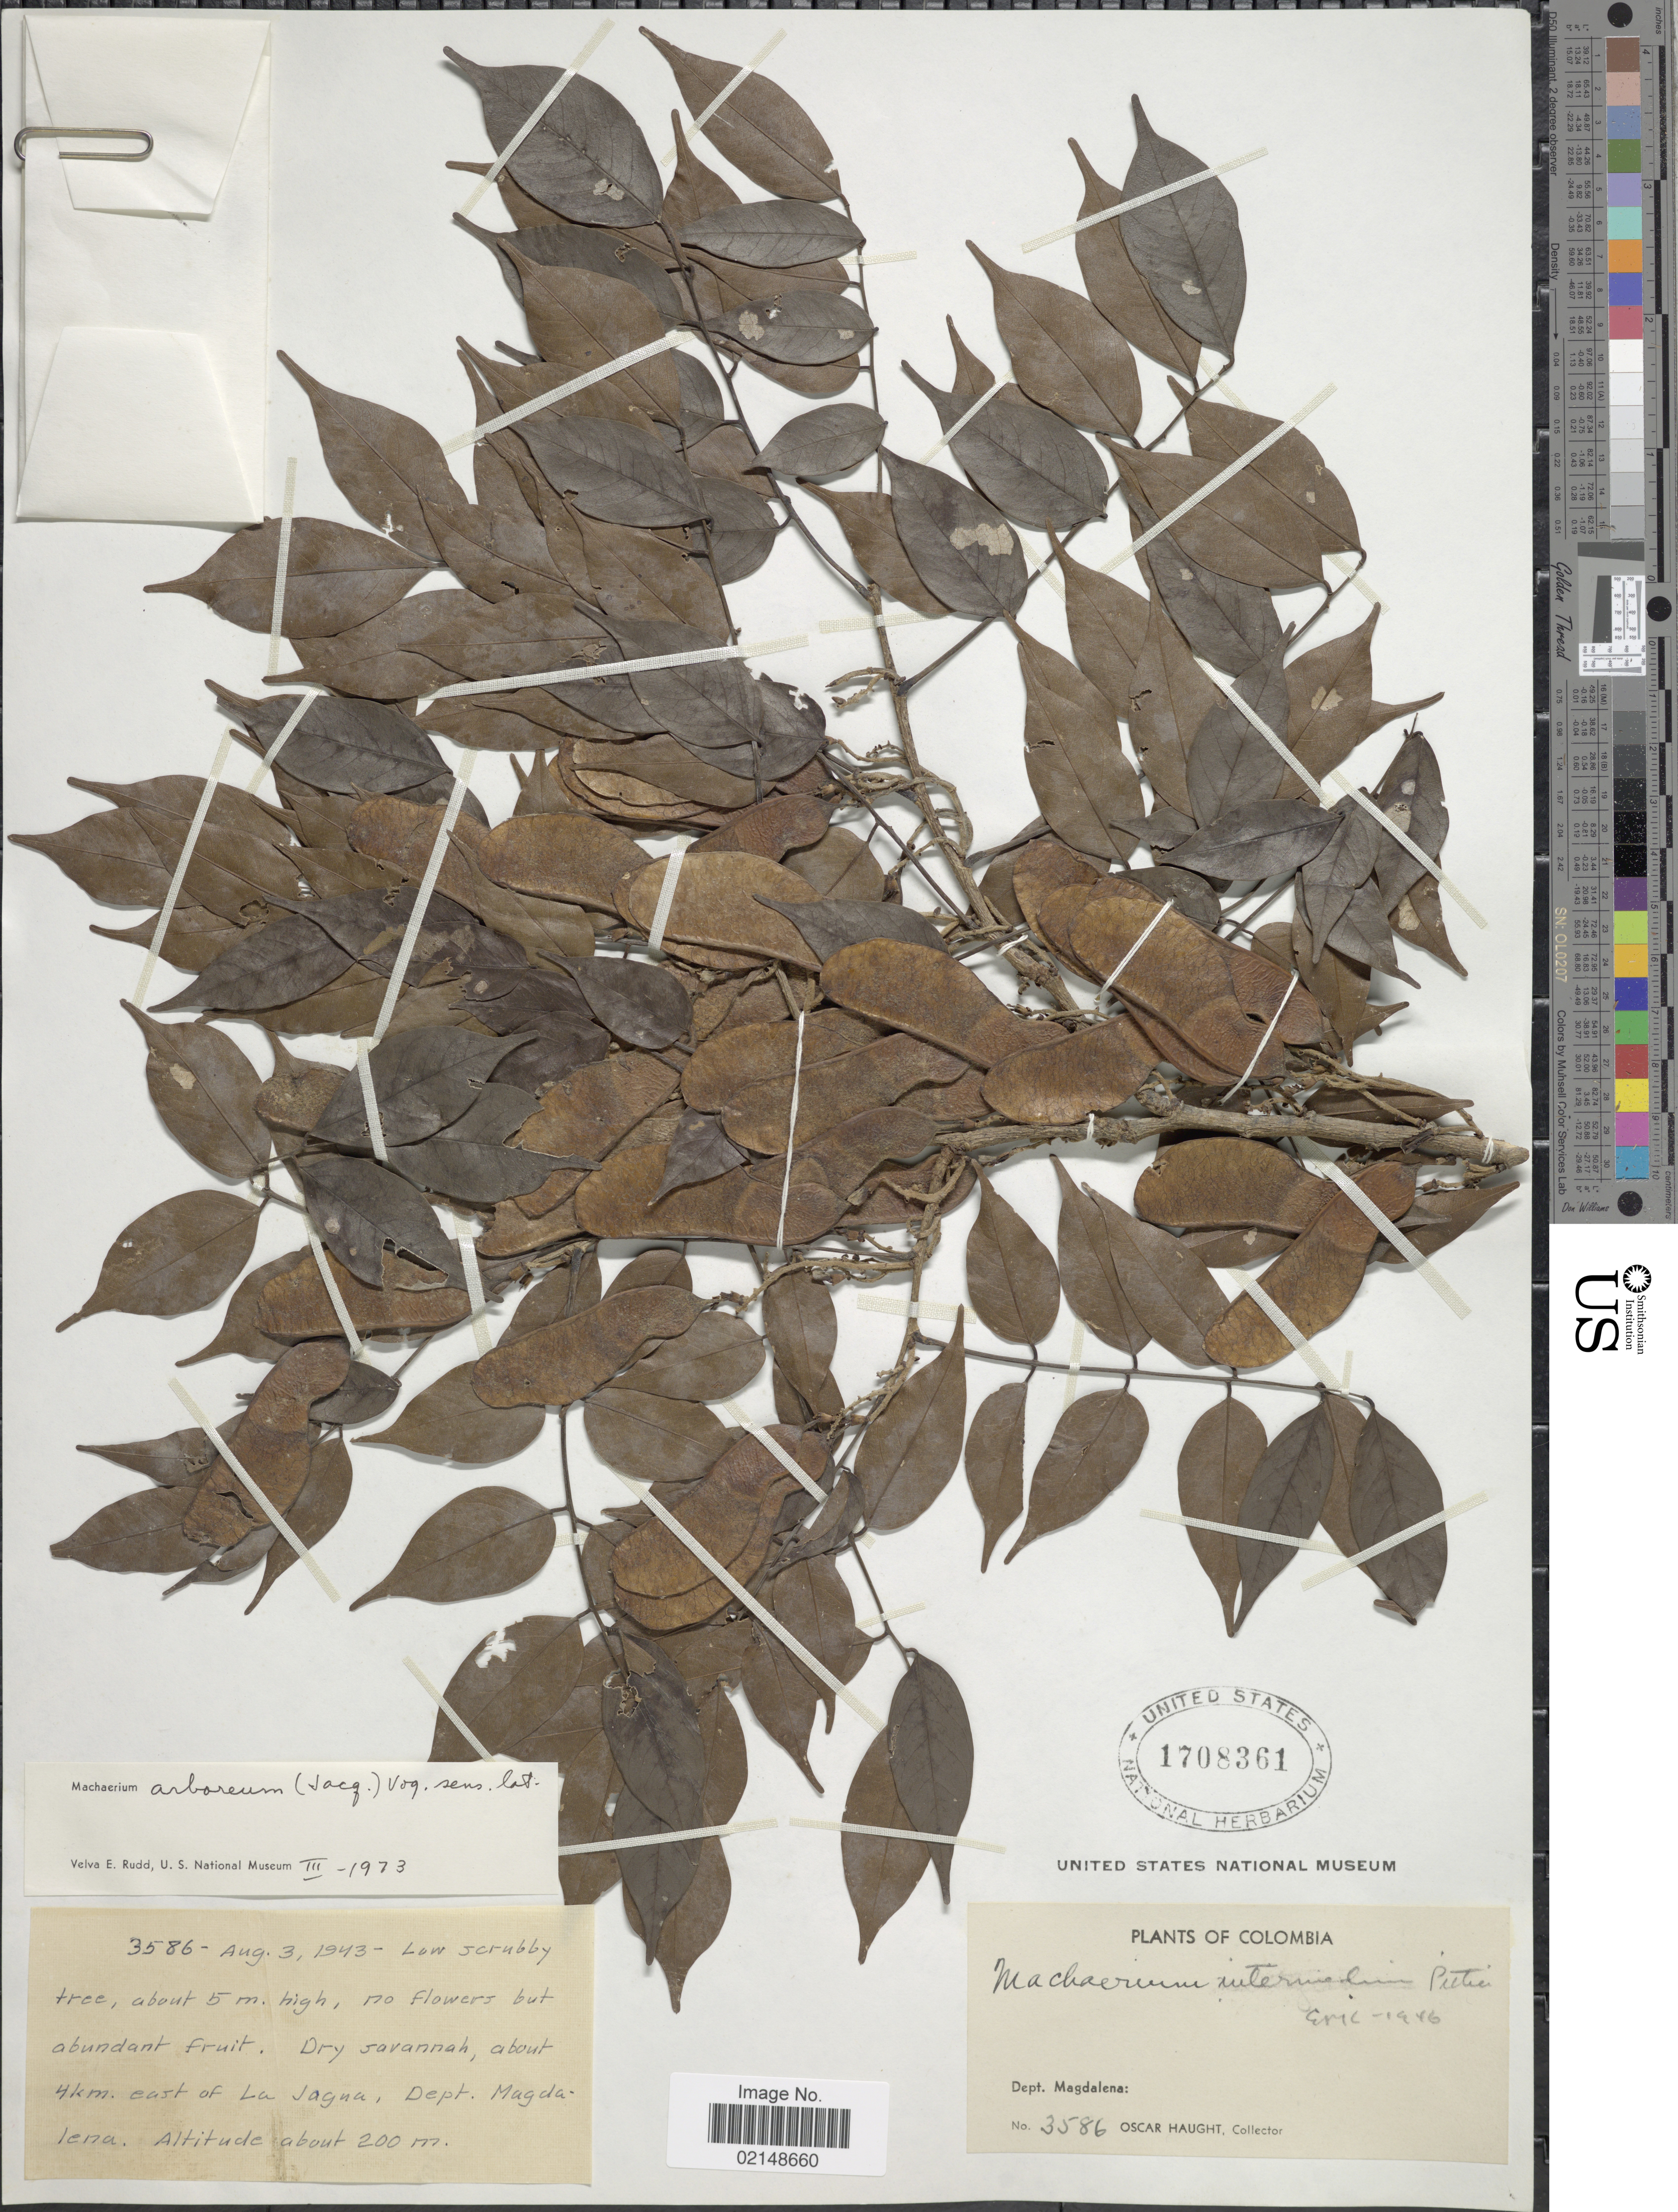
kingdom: Plantae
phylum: Tracheophyta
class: Magnoliopsida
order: Fabales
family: Fabaceae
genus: Machaerium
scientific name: Machaerium arboreum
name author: (Jacq.) Benth.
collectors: O. Haught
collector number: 3586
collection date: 1943-08-03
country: Colombia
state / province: Magdalena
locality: About 4 km east of La Jagua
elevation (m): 200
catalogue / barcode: US 1708361